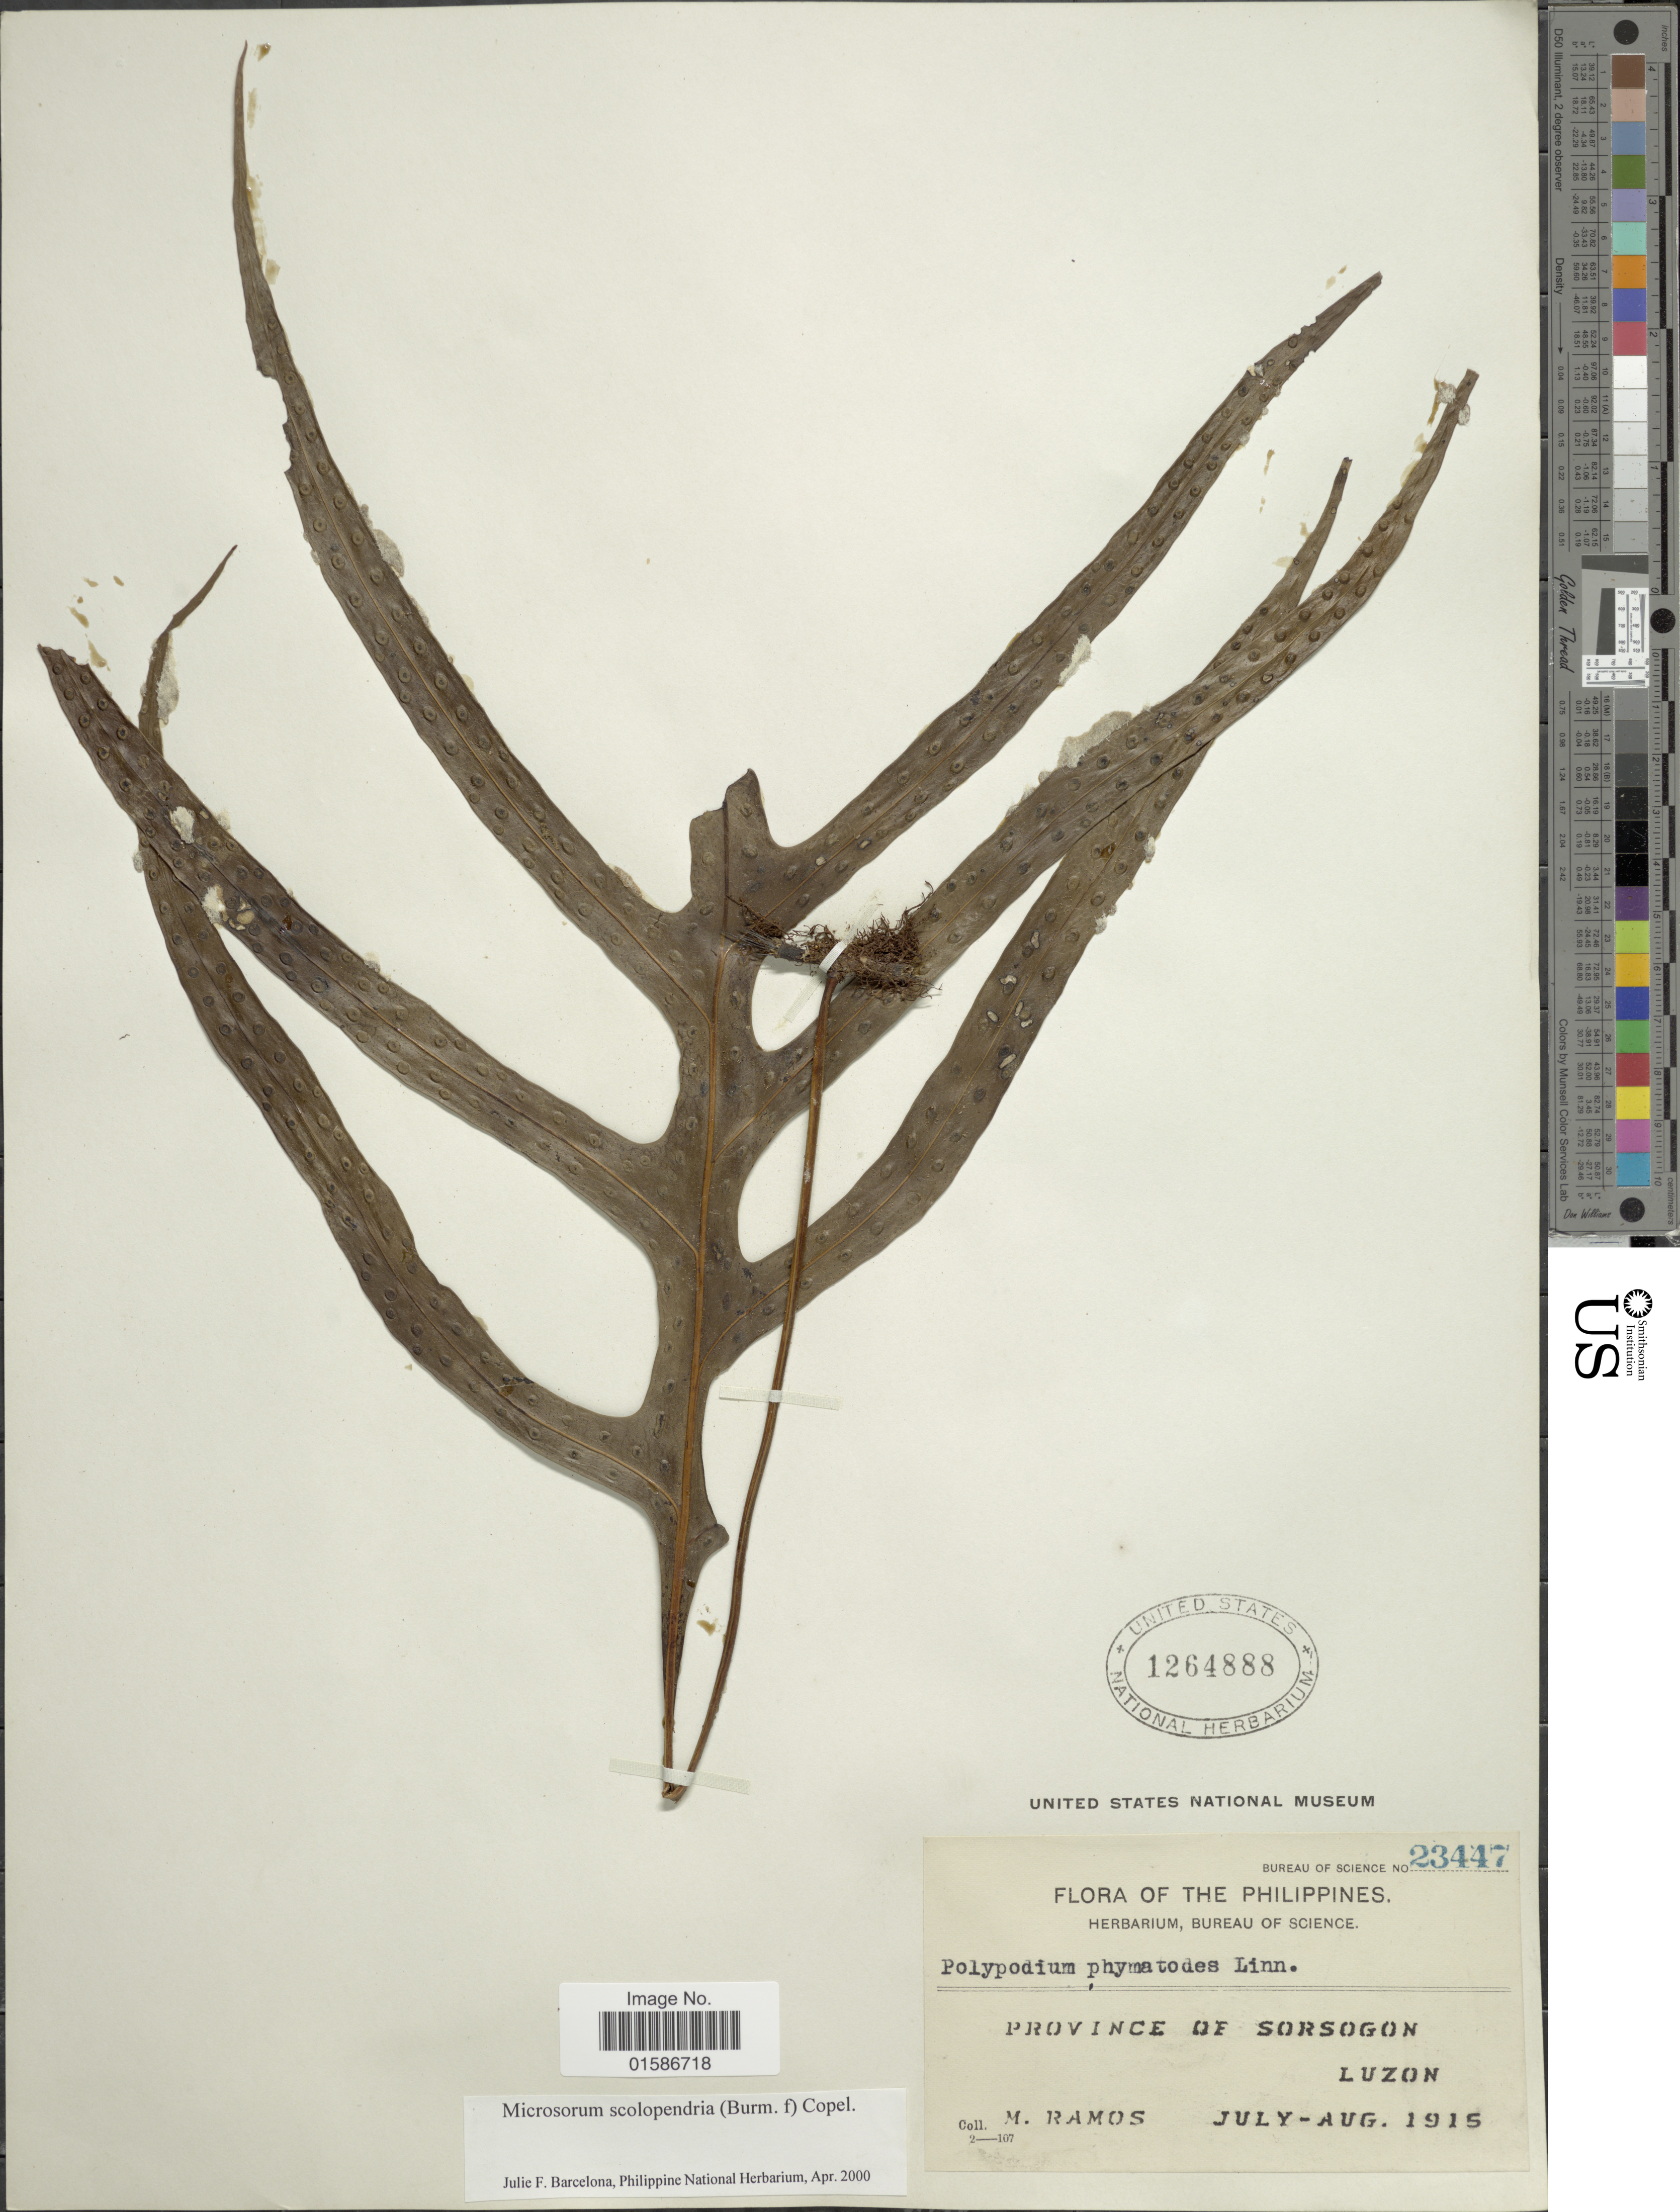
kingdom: Plantae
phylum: Tracheophyta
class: Polypodiopsida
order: Polypodiales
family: Polypodiaceae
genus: Microsorum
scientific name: Microsorum scolopendria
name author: (Burm. f.) Copel.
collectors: M. Ramos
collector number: Bureau of Science 23447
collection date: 1915-07/1915-08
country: Philippines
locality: Province of Sorsogon, Luzon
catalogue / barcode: US 1264888